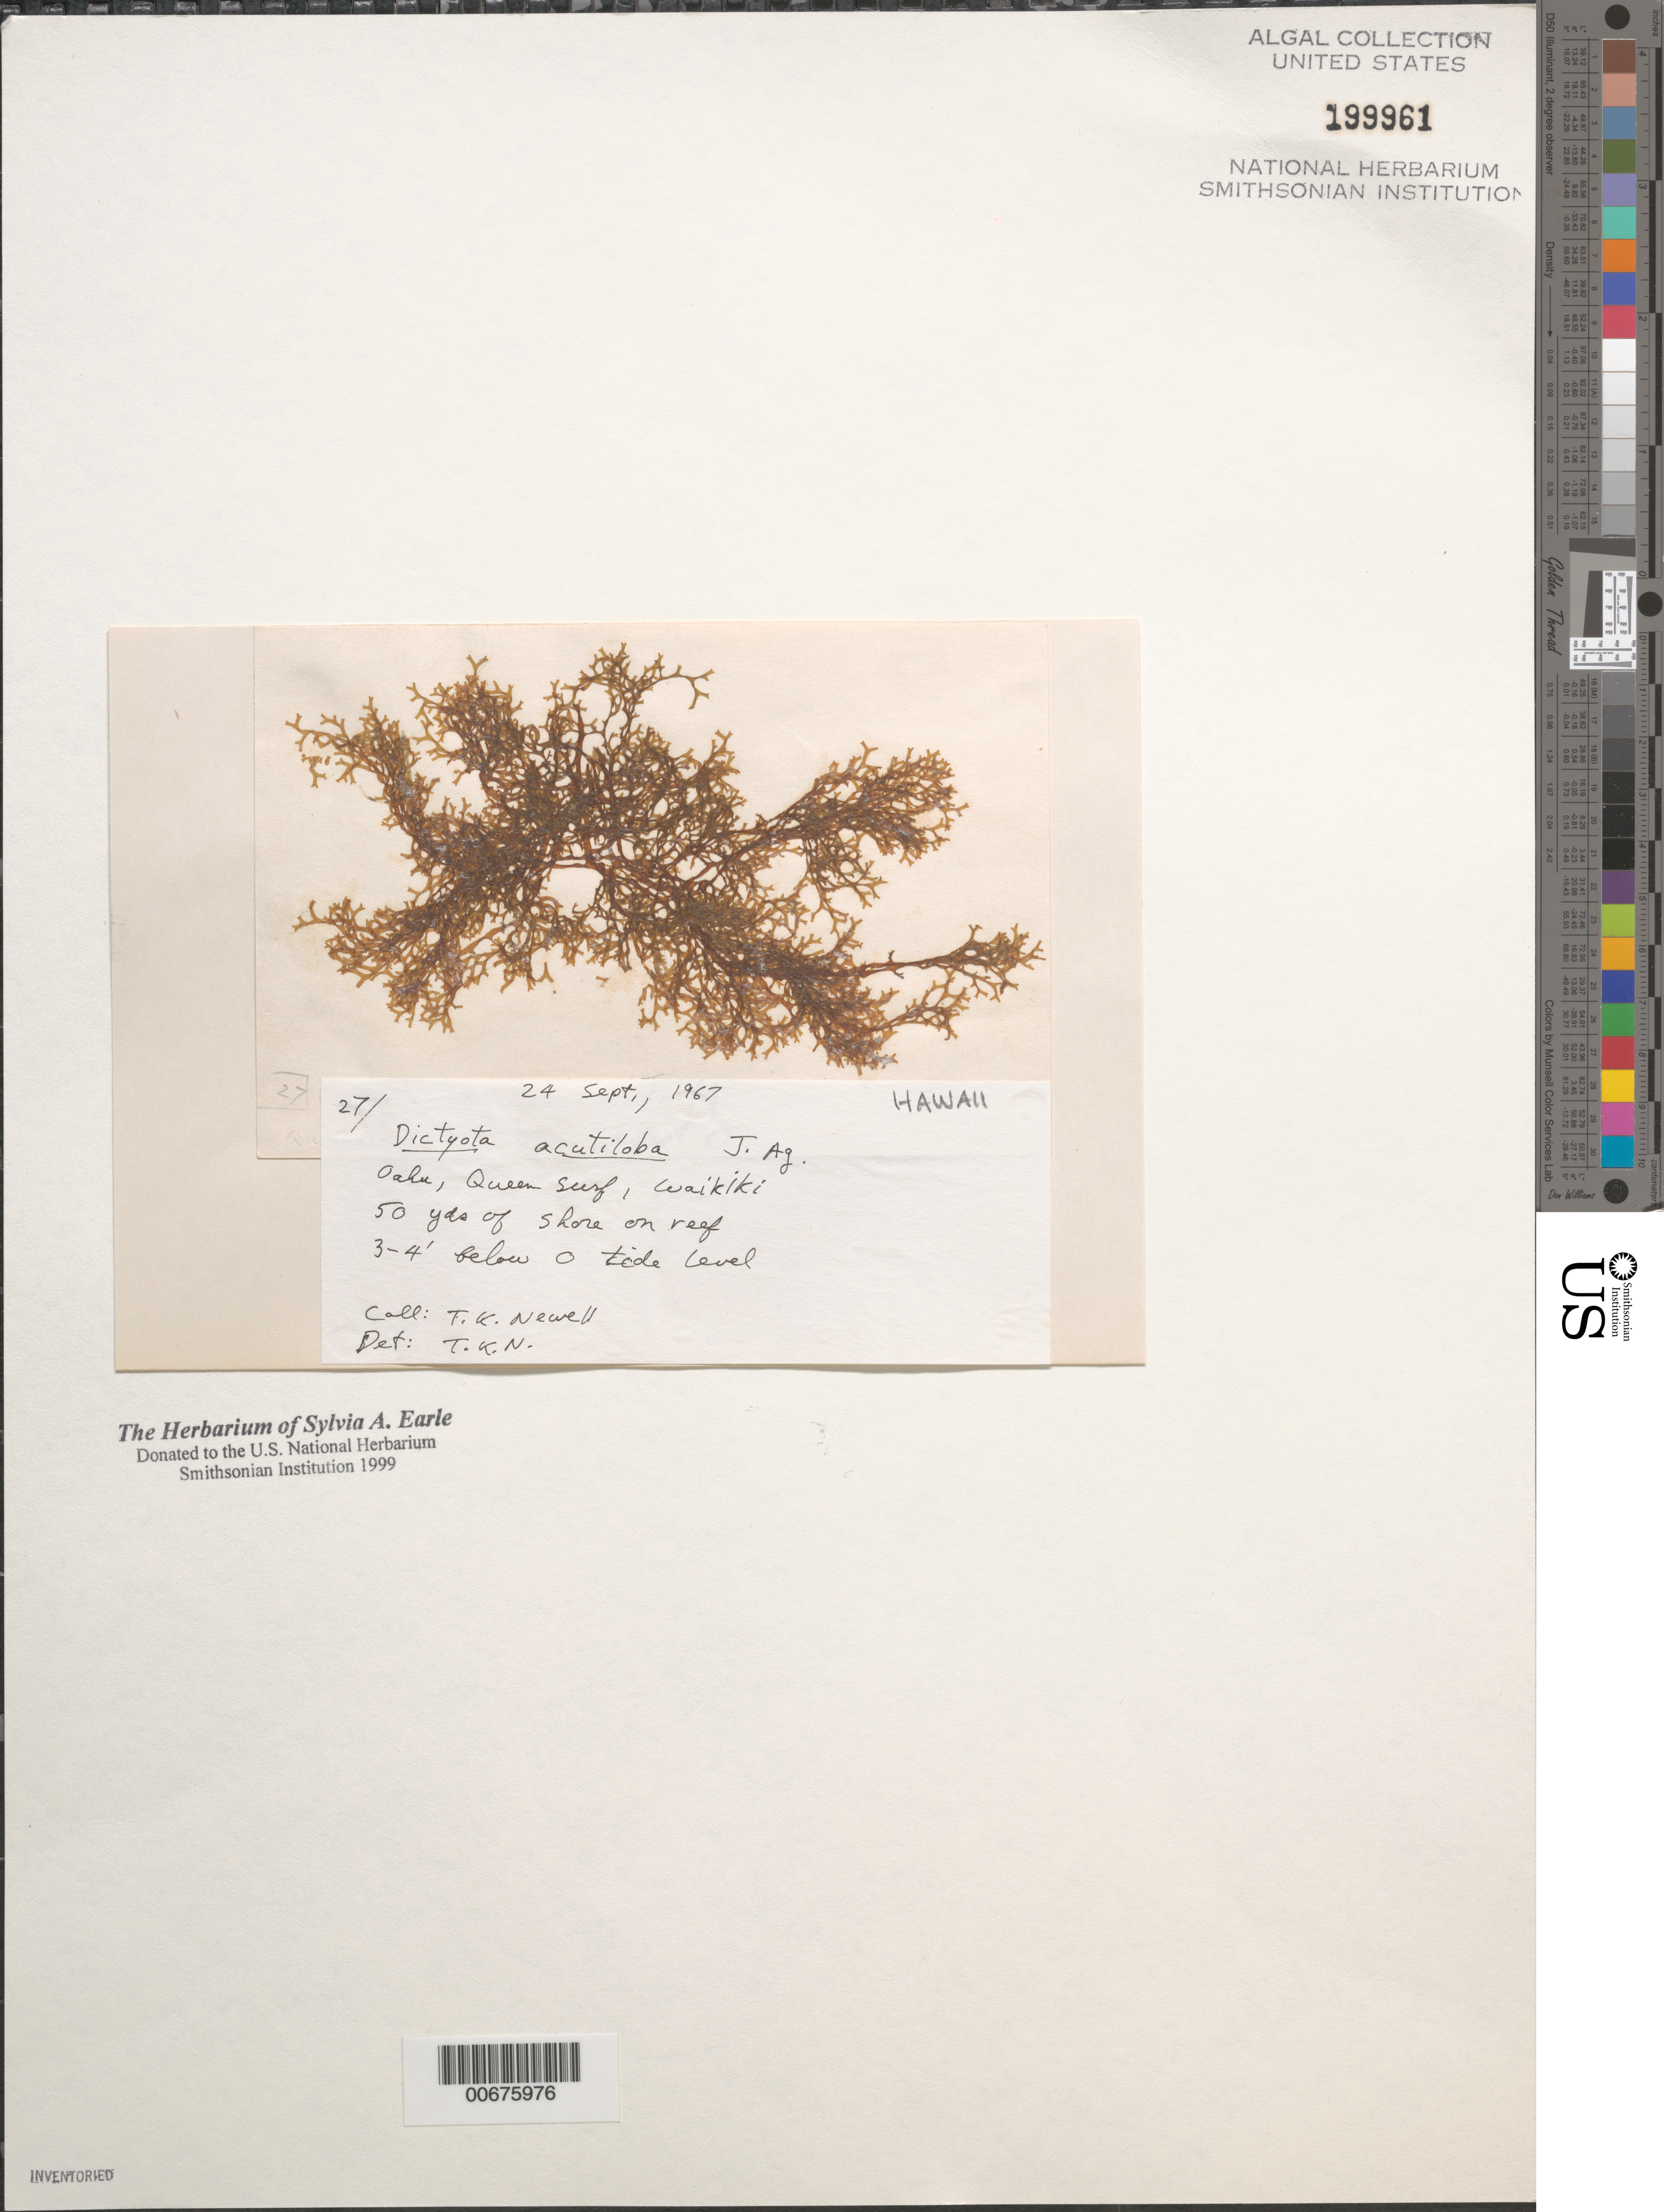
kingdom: Chromista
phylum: Ochrophyta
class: Phaeophyceae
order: Dictyotales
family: Dictyotaceae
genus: Dictyota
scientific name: Dictyota acutiloba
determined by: Newell, Thomas K.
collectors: T. K. Newell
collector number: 27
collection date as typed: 24 Sep 1967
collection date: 1967-09-24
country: United States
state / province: Hawaii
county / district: Honolulu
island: Oahu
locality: Waikiki, Queen's Ssurf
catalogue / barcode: US 199961